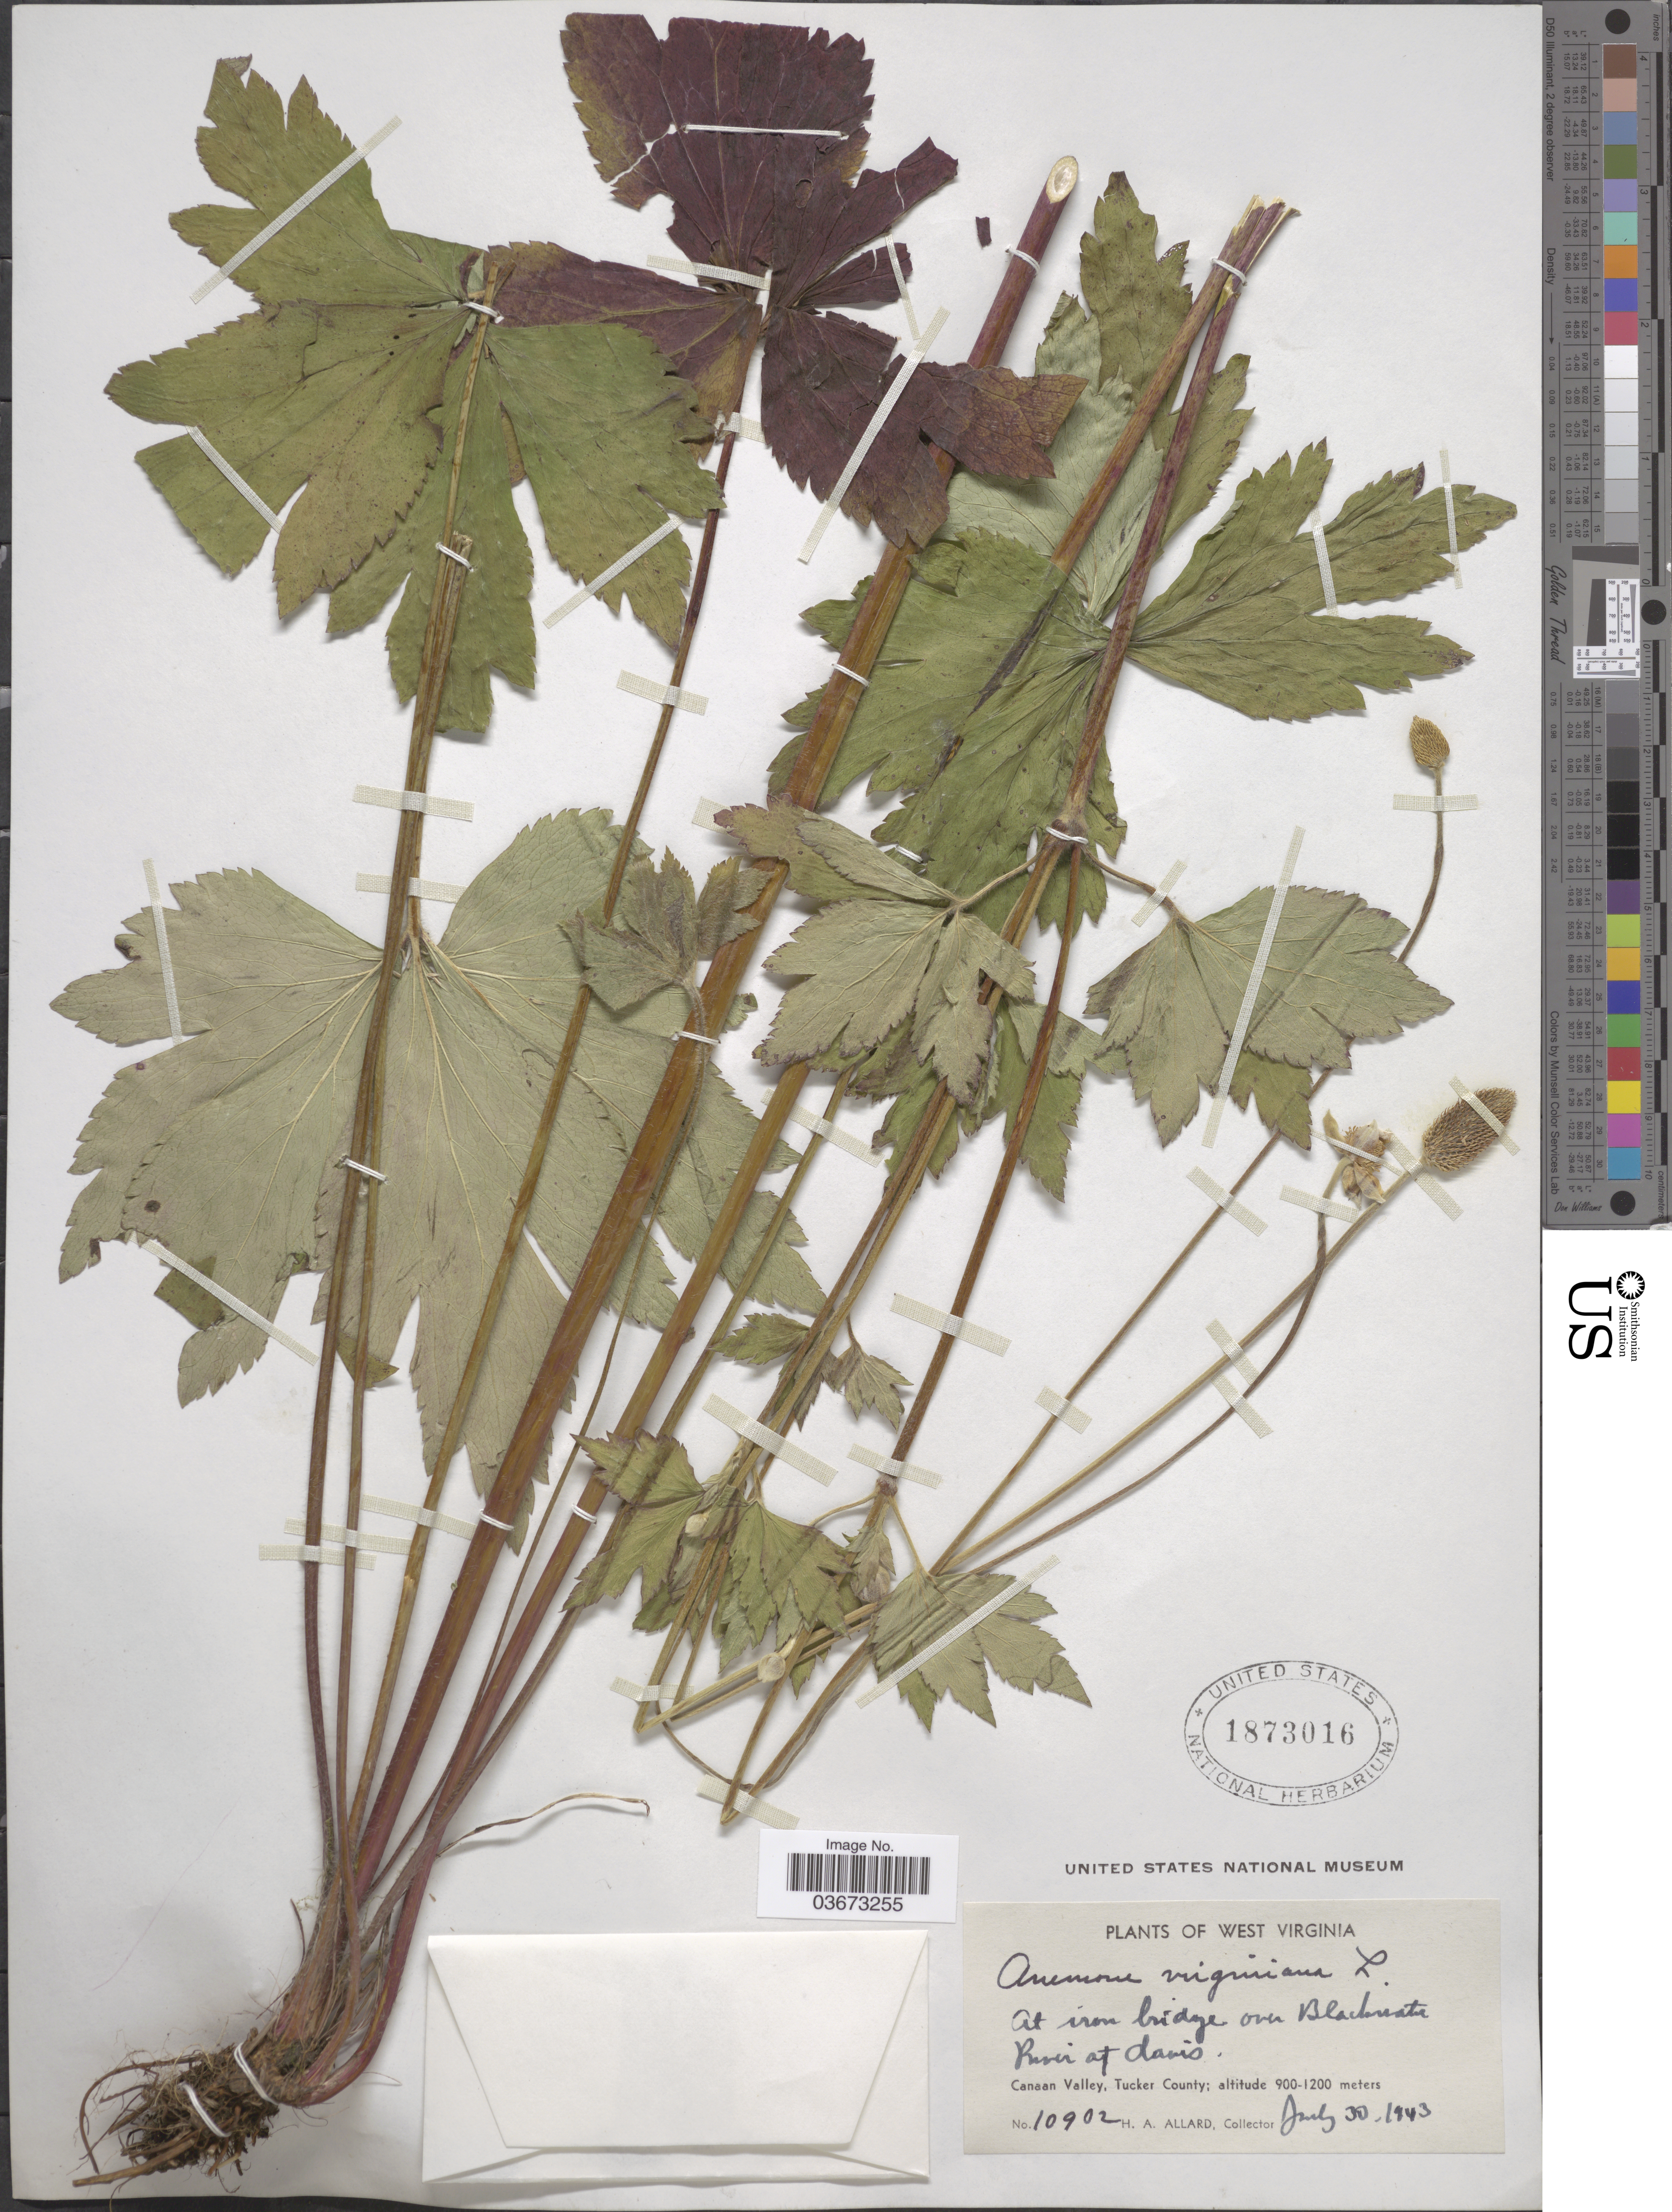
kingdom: Plantae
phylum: Tracheophyta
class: Magnoliopsida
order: Ranunculales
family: Ranunculaceae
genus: Anemone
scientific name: Anemone virginiana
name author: L.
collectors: H. A. Allard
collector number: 10902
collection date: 1943-07-30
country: United States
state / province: West Virginia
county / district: Tucker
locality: At iron bridge over Blackwater River at Davis. Canaan Valley, Tucker County.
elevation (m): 900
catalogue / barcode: US 1873016